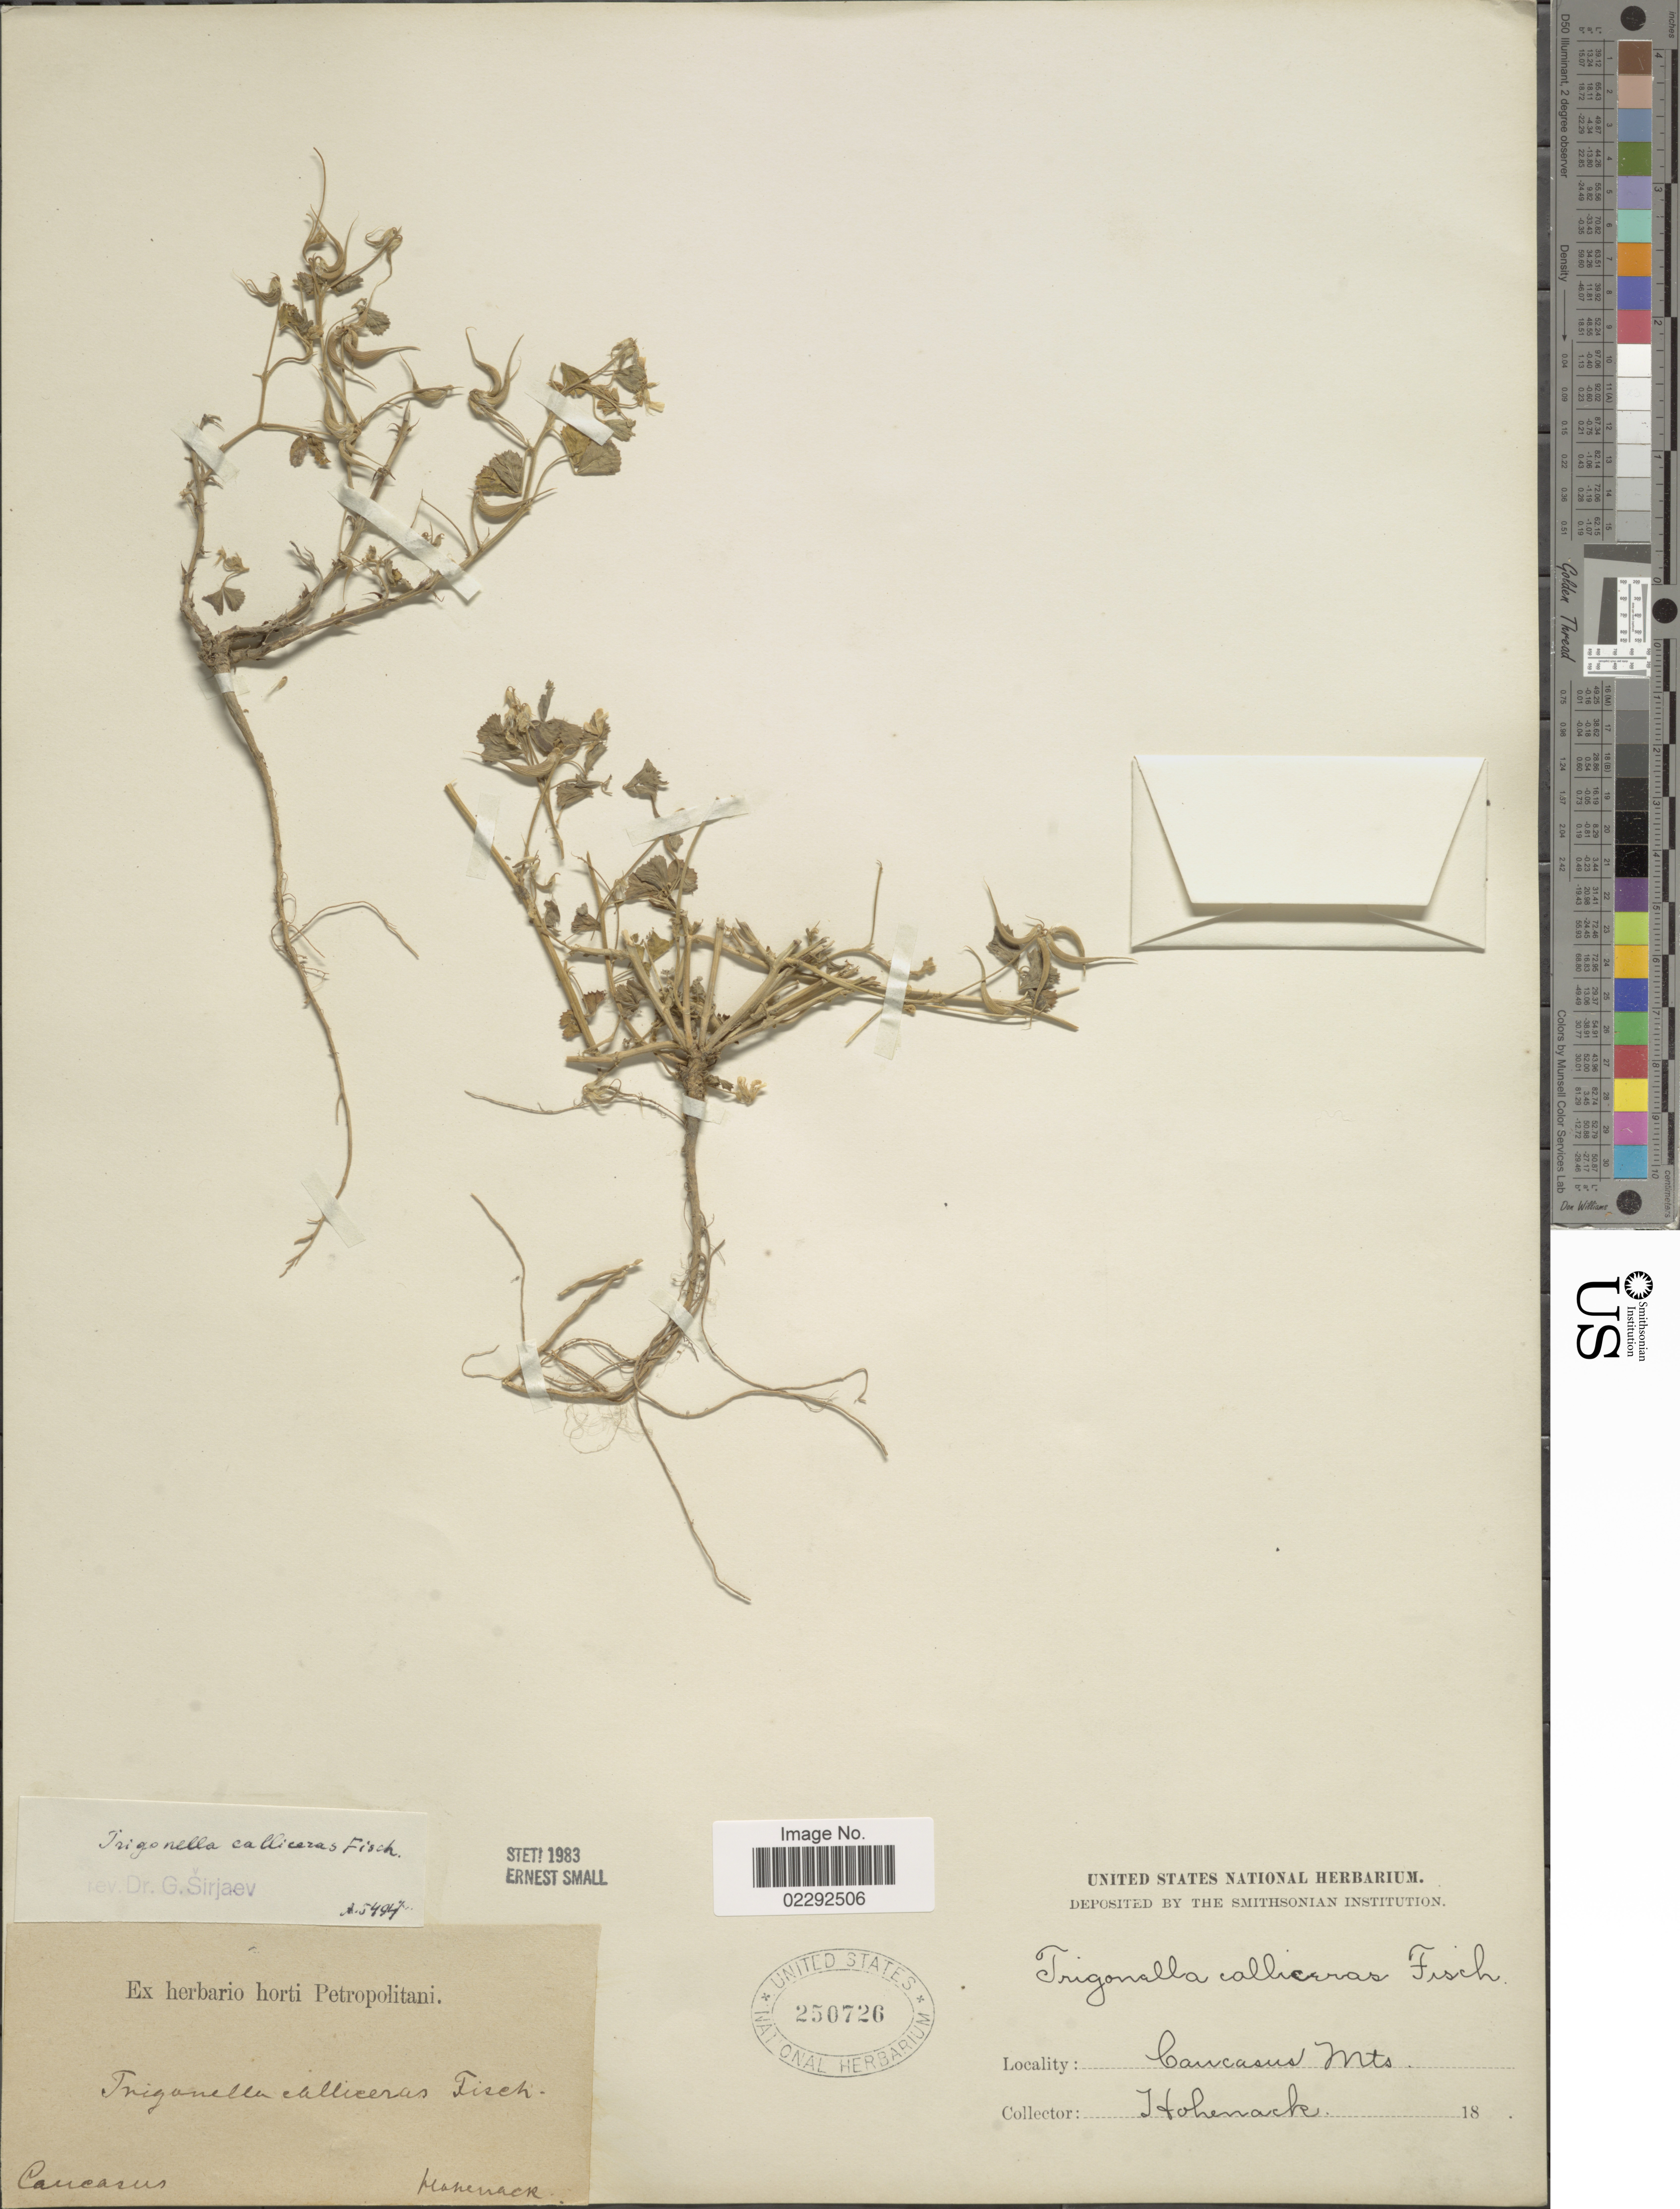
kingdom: Plantae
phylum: Tracheophyta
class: Magnoliopsida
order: Fabales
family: Fabaceae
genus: Trigonella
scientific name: Trigonella calliceras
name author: Fisch.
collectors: Hohenack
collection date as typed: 18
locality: Caucasus mts.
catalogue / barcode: US 250726